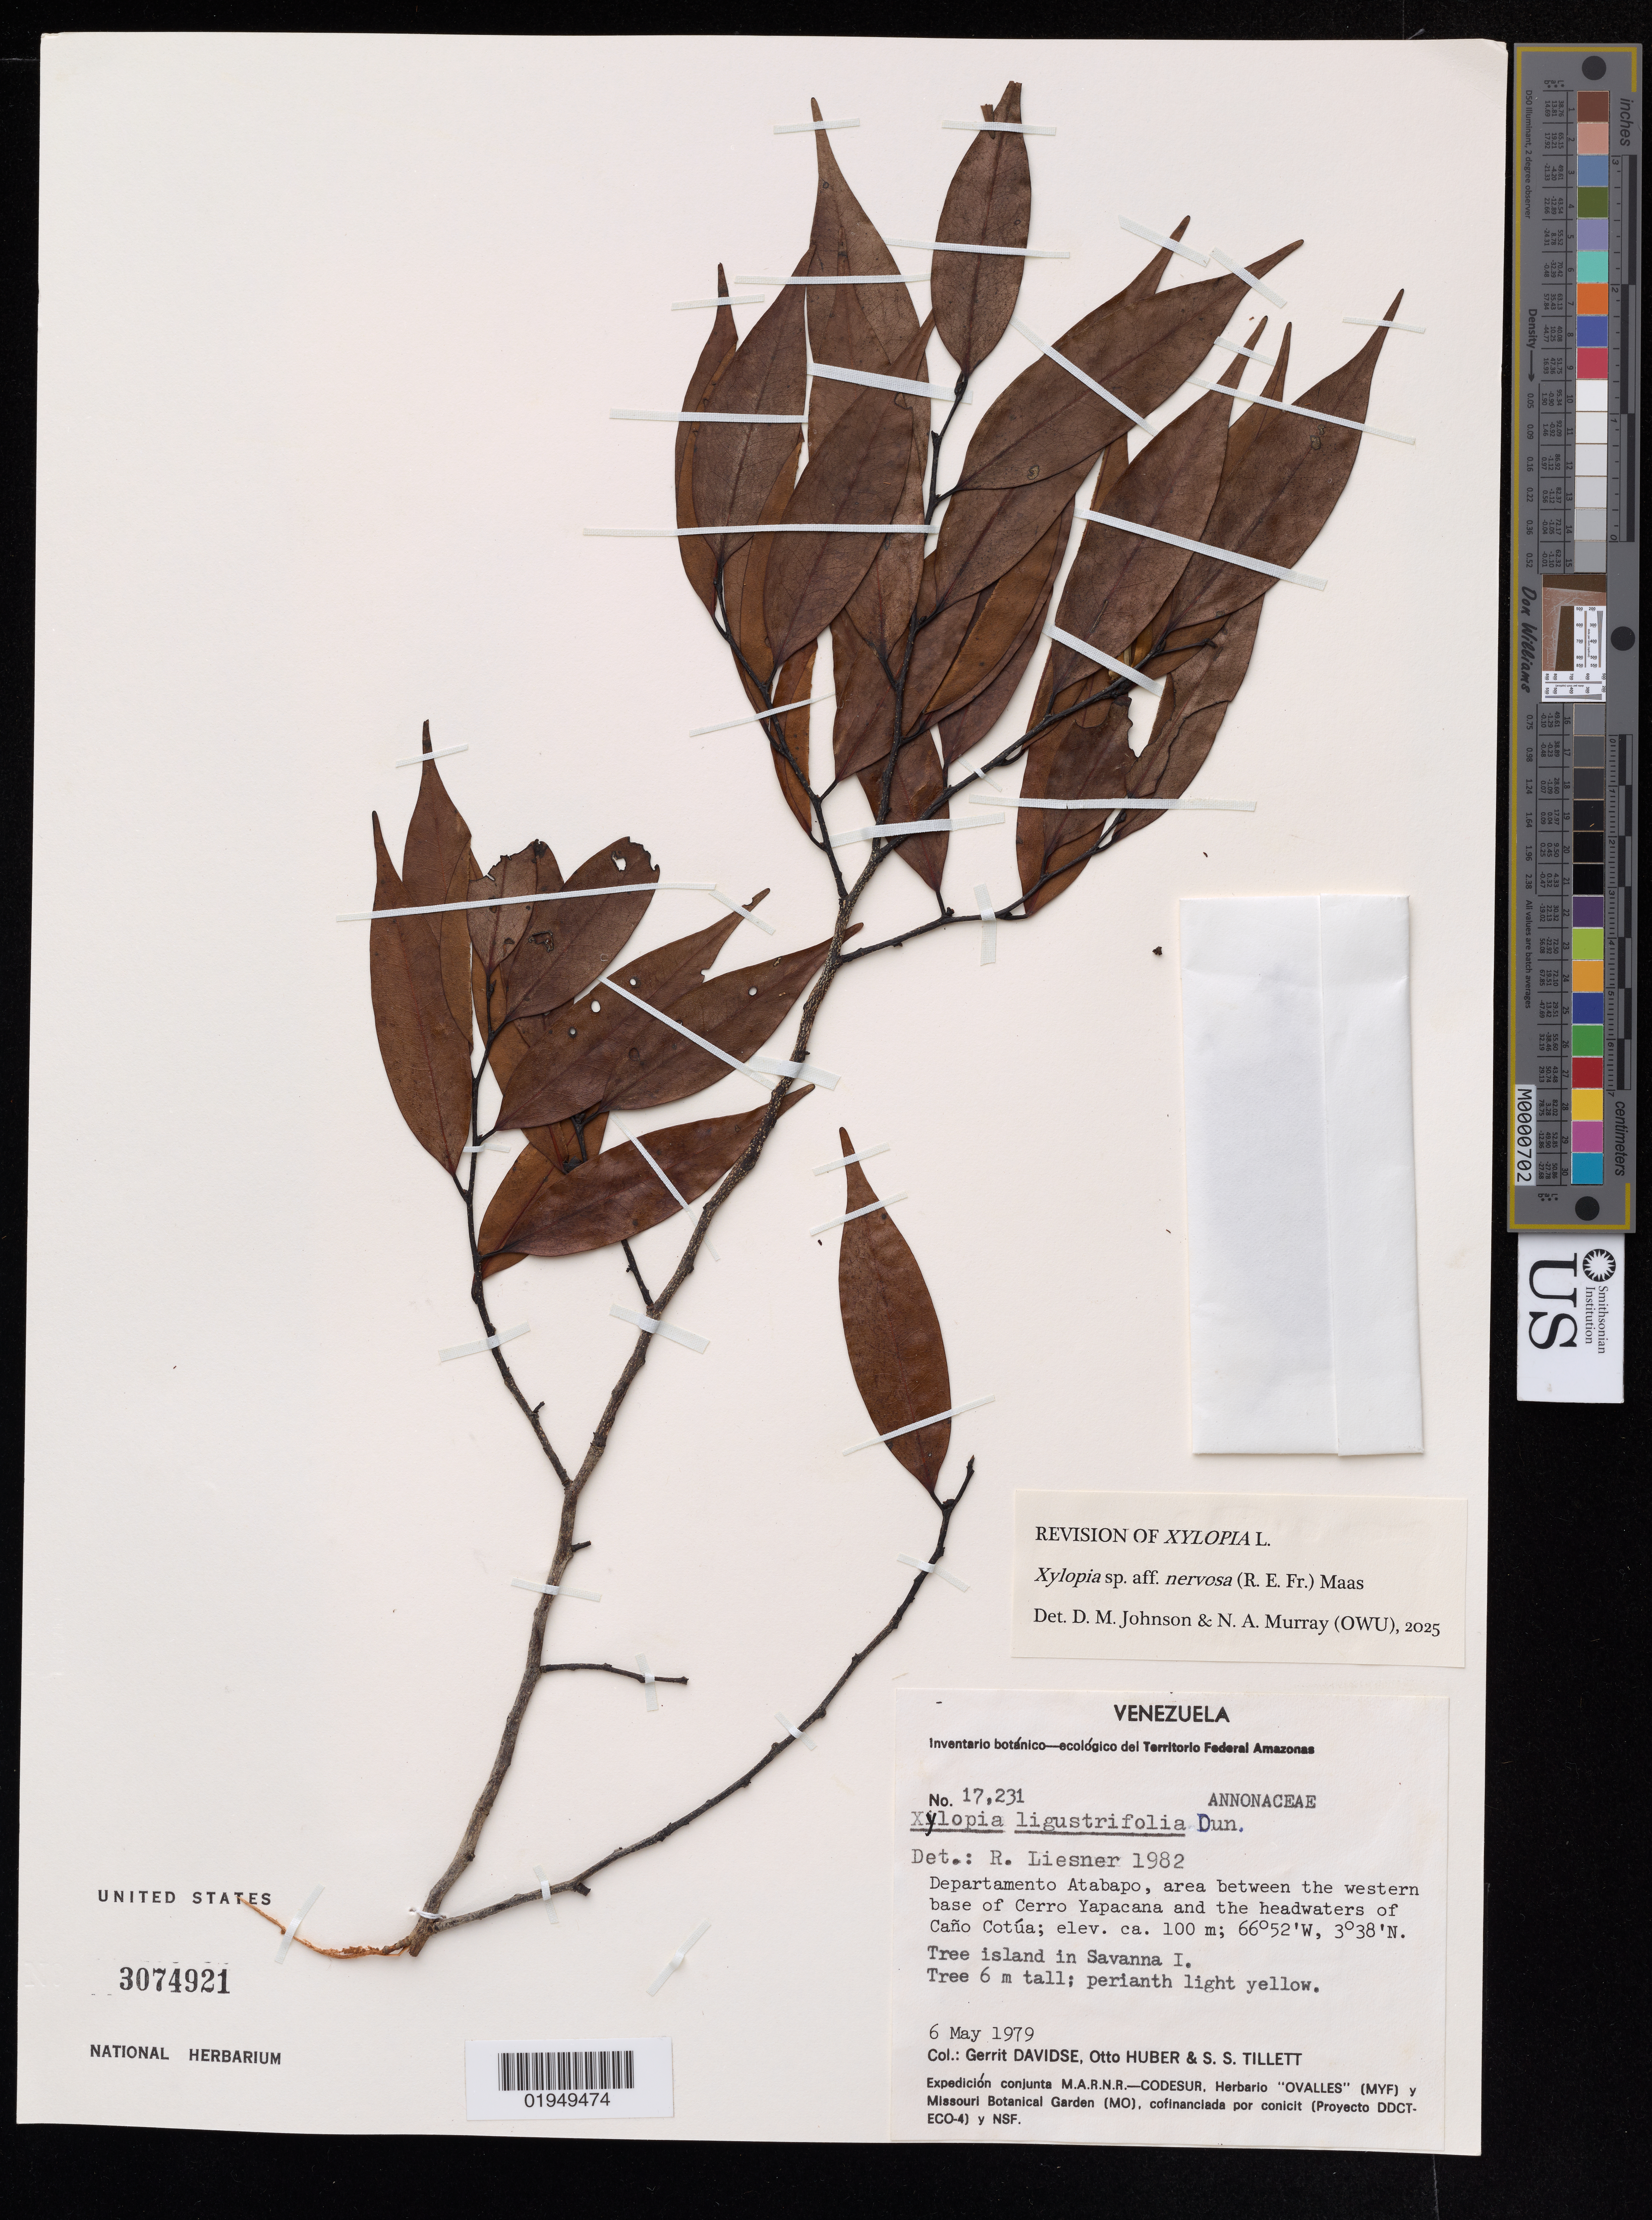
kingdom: Plantae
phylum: Tracheophyta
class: Magnoliopsida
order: Magnoliales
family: Annonaceae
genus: Xylopia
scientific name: Xylopia nitida var. nervosa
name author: R.E. Fr.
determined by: Johnson, D. M.; Murray, N. A.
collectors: G. Davidse, O. Huber & S. S. Tillett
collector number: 17231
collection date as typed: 06 May 1979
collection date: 1979-05-06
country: Venezuela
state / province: Amazonas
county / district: Atabapo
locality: Area between the western base of Cerro Yapacana and the headwaters of Cano Cotua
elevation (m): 100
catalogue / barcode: US 3074921